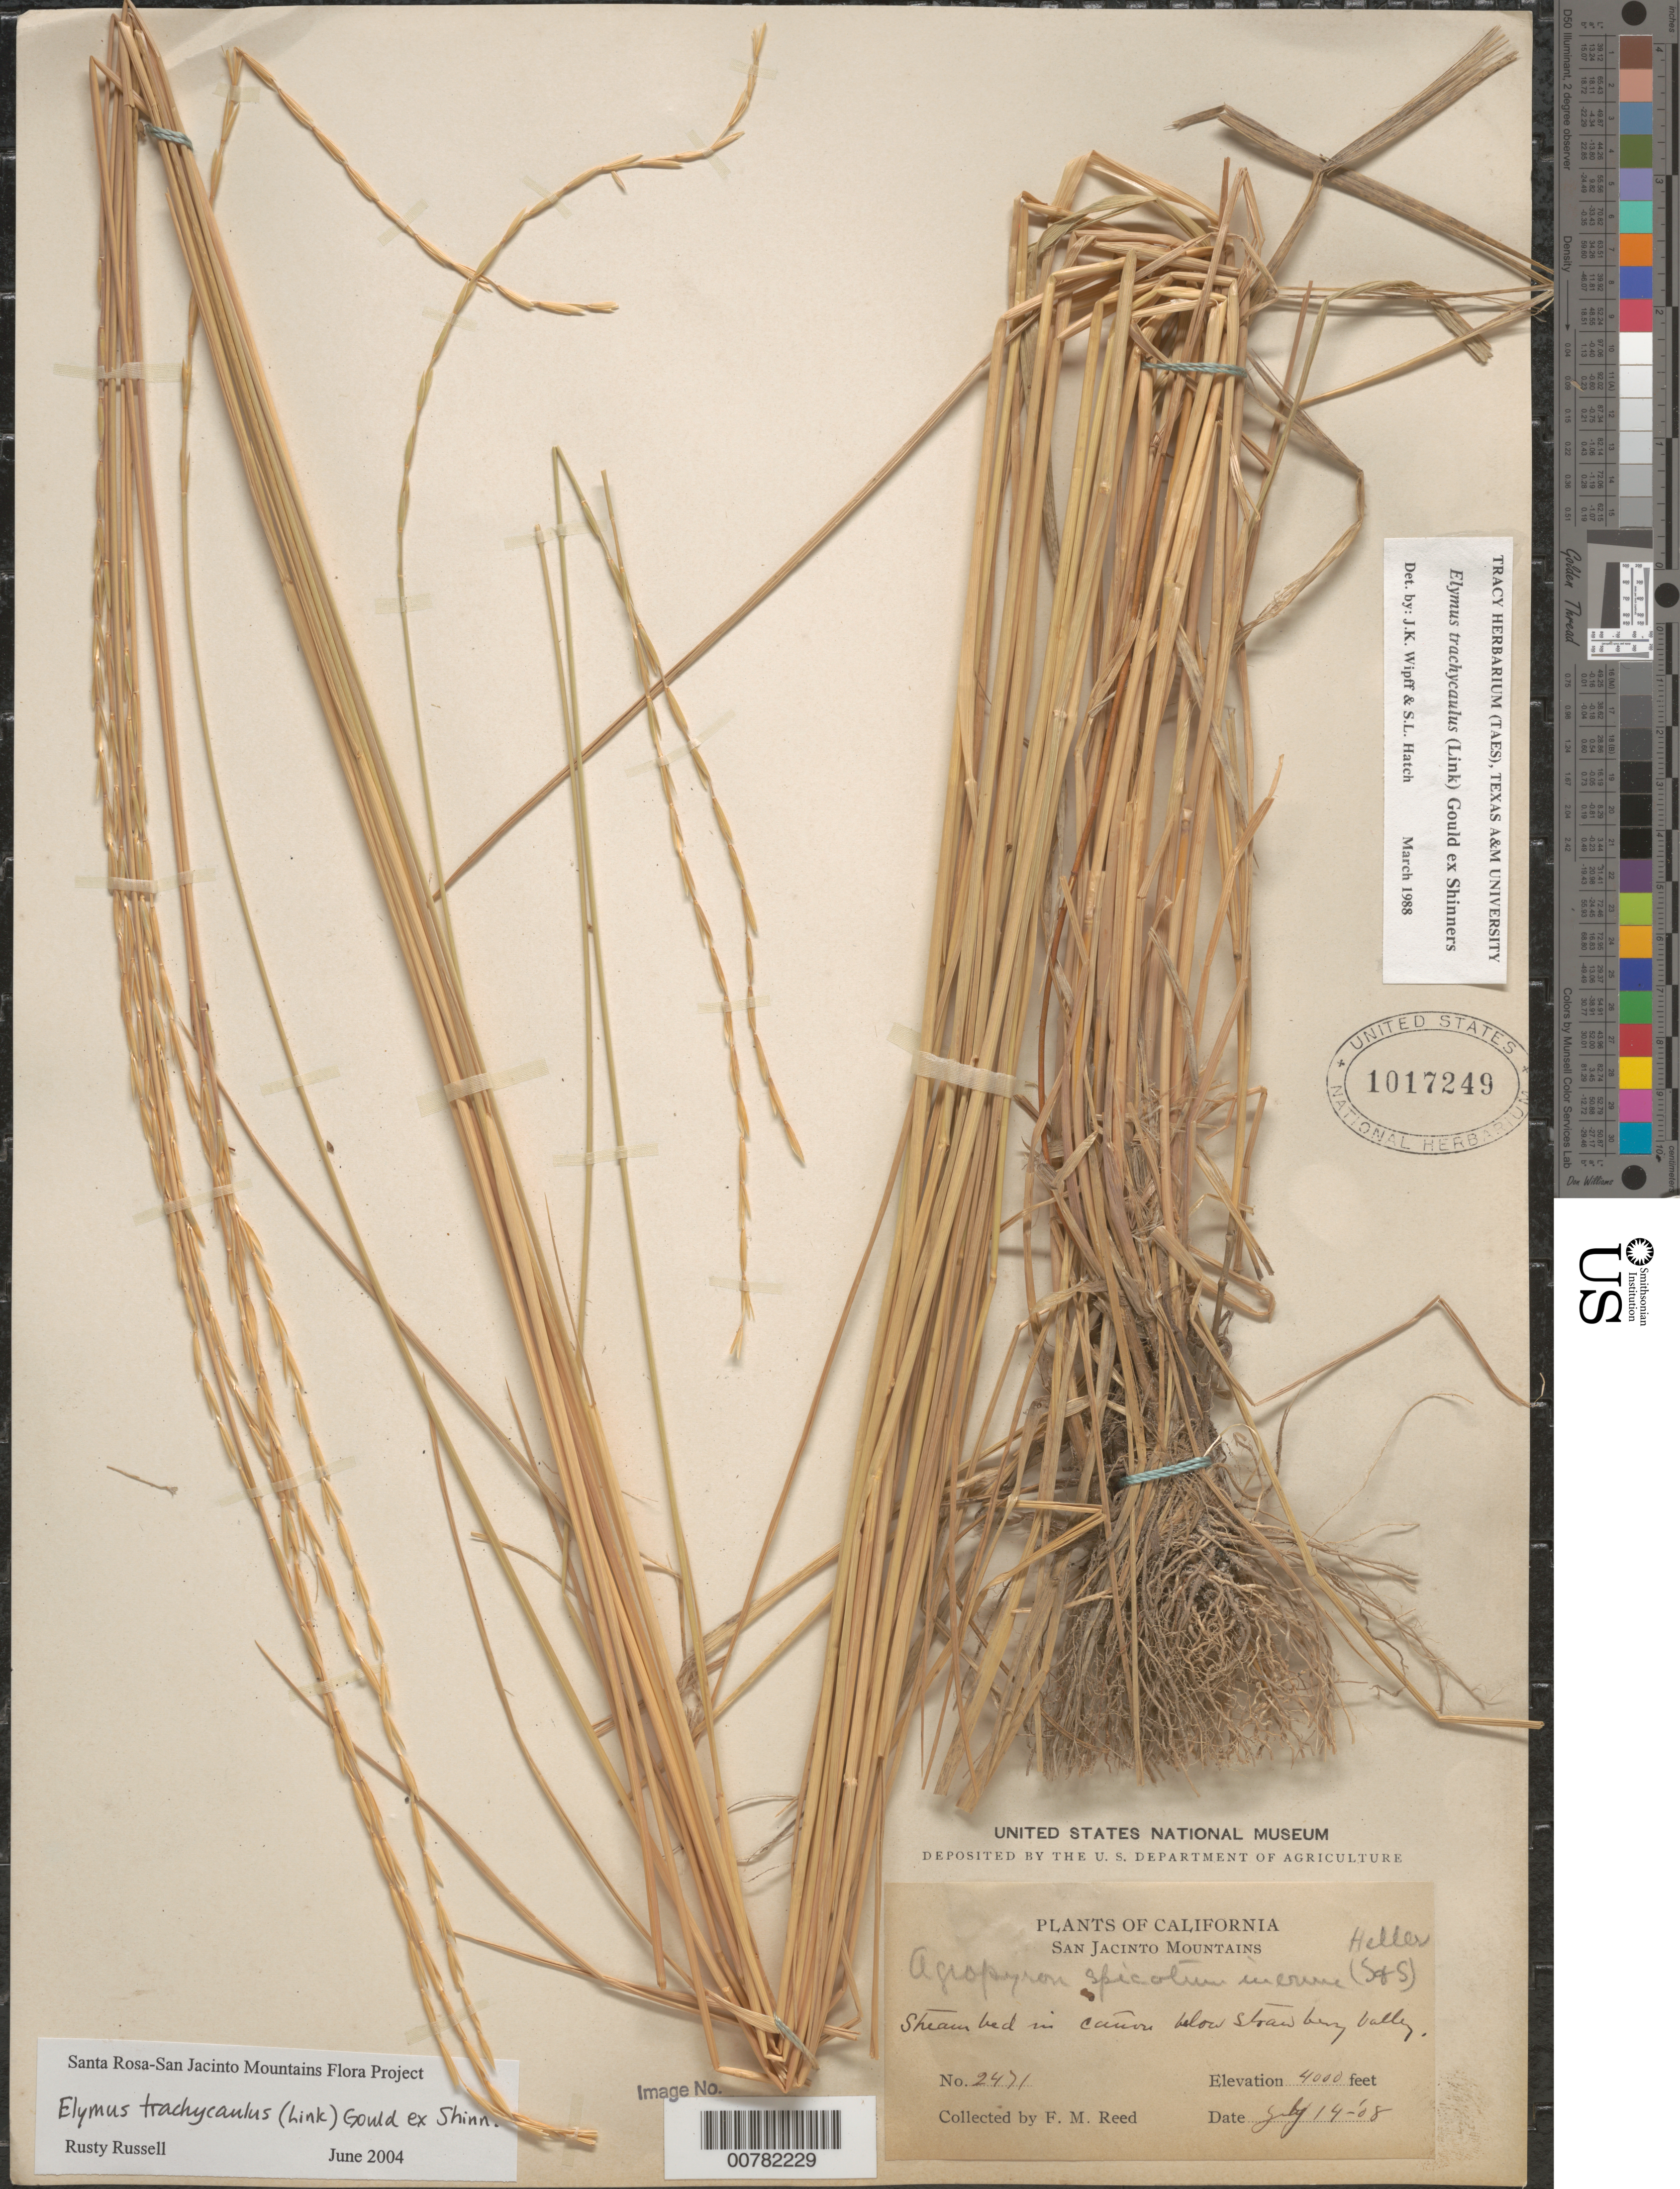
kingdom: Plantae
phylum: Tracheophyta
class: Liliopsida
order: Poales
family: Poaceae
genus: Elymus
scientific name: Elymus trachycaulus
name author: (Link) Gould ex Shinners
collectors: F. Reed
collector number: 2471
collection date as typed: Transcribed d/m/y: 14/7/8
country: United States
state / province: California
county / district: Riverside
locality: San Jacinto Mountains. Stream bed in cañon below Strawberry Valley.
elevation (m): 1219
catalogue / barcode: US 1017249